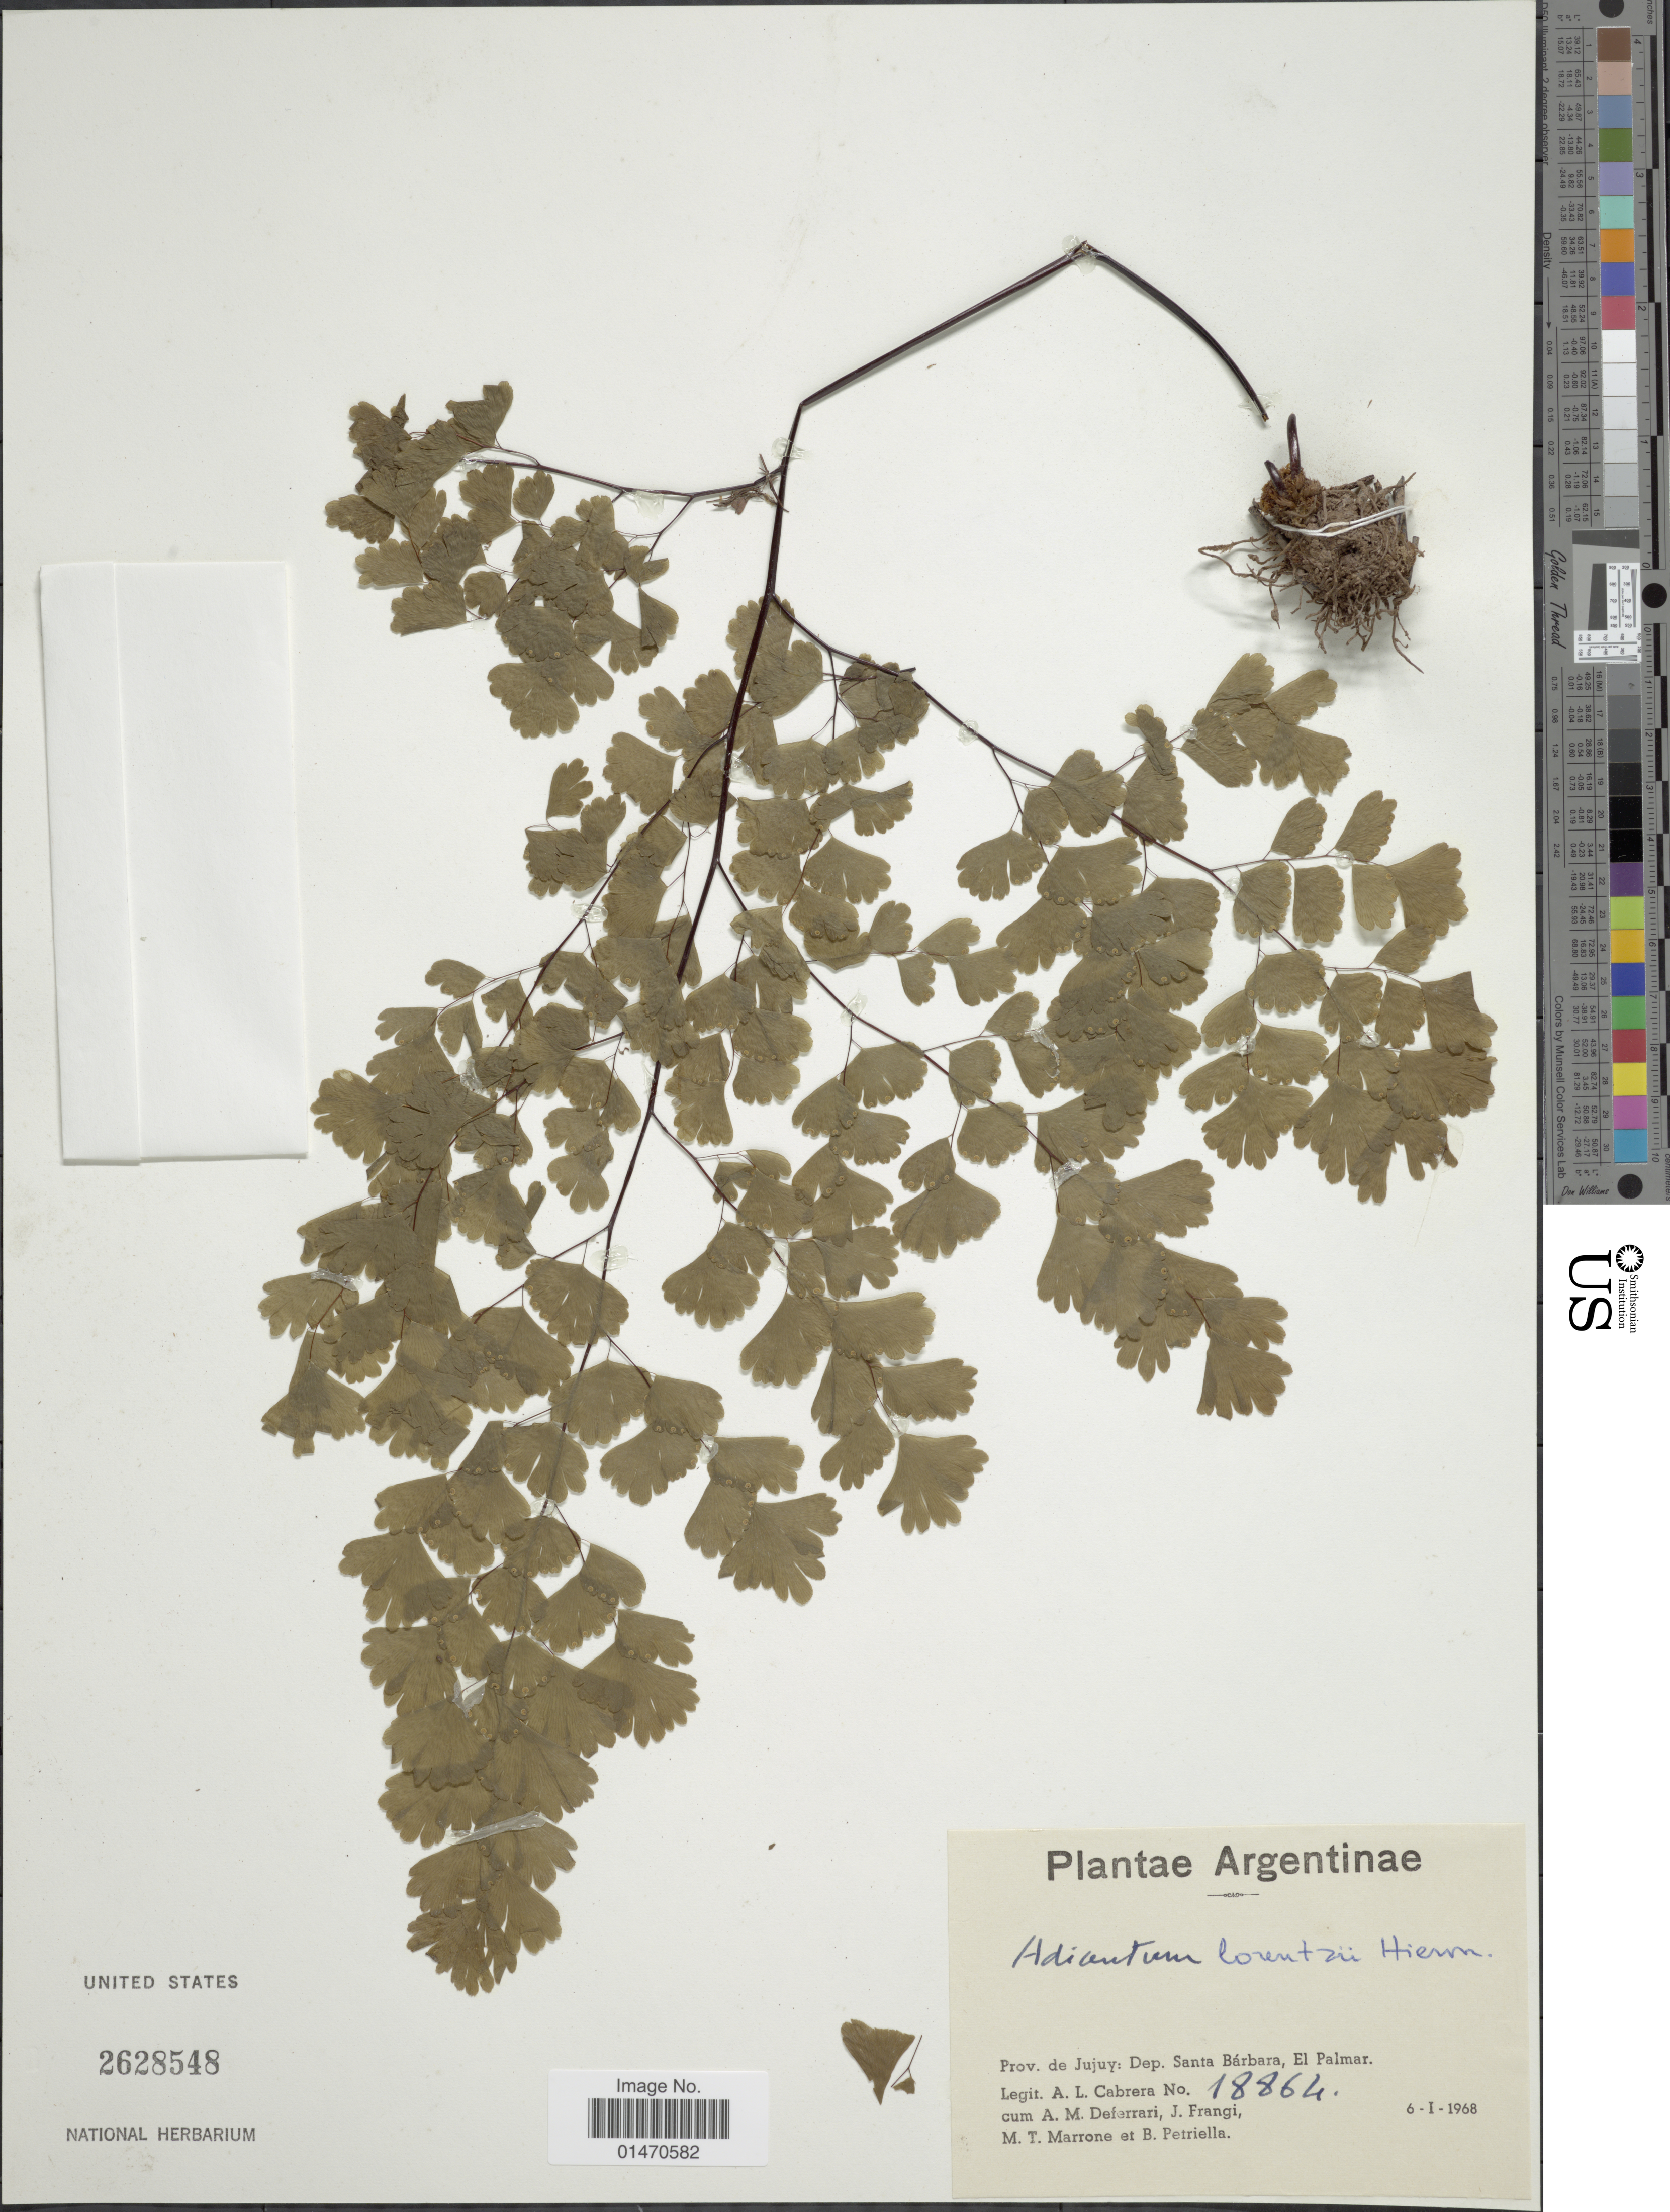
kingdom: Plantae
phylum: Tracheophyta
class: Polypodiopsida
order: Polypodiales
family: Pteridaceae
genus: Adiantum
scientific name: Adiantum lorentzii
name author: Hieron.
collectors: A. L. Cabrera, A. M. Deferrari, J. Frangi, M. Marrone & B. Petriella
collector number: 18864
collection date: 1968-01-06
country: Argentina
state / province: Jujuy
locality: Prov. Jujuy: Dep. Santa Barbara, El Palmar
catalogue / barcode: US 2628548